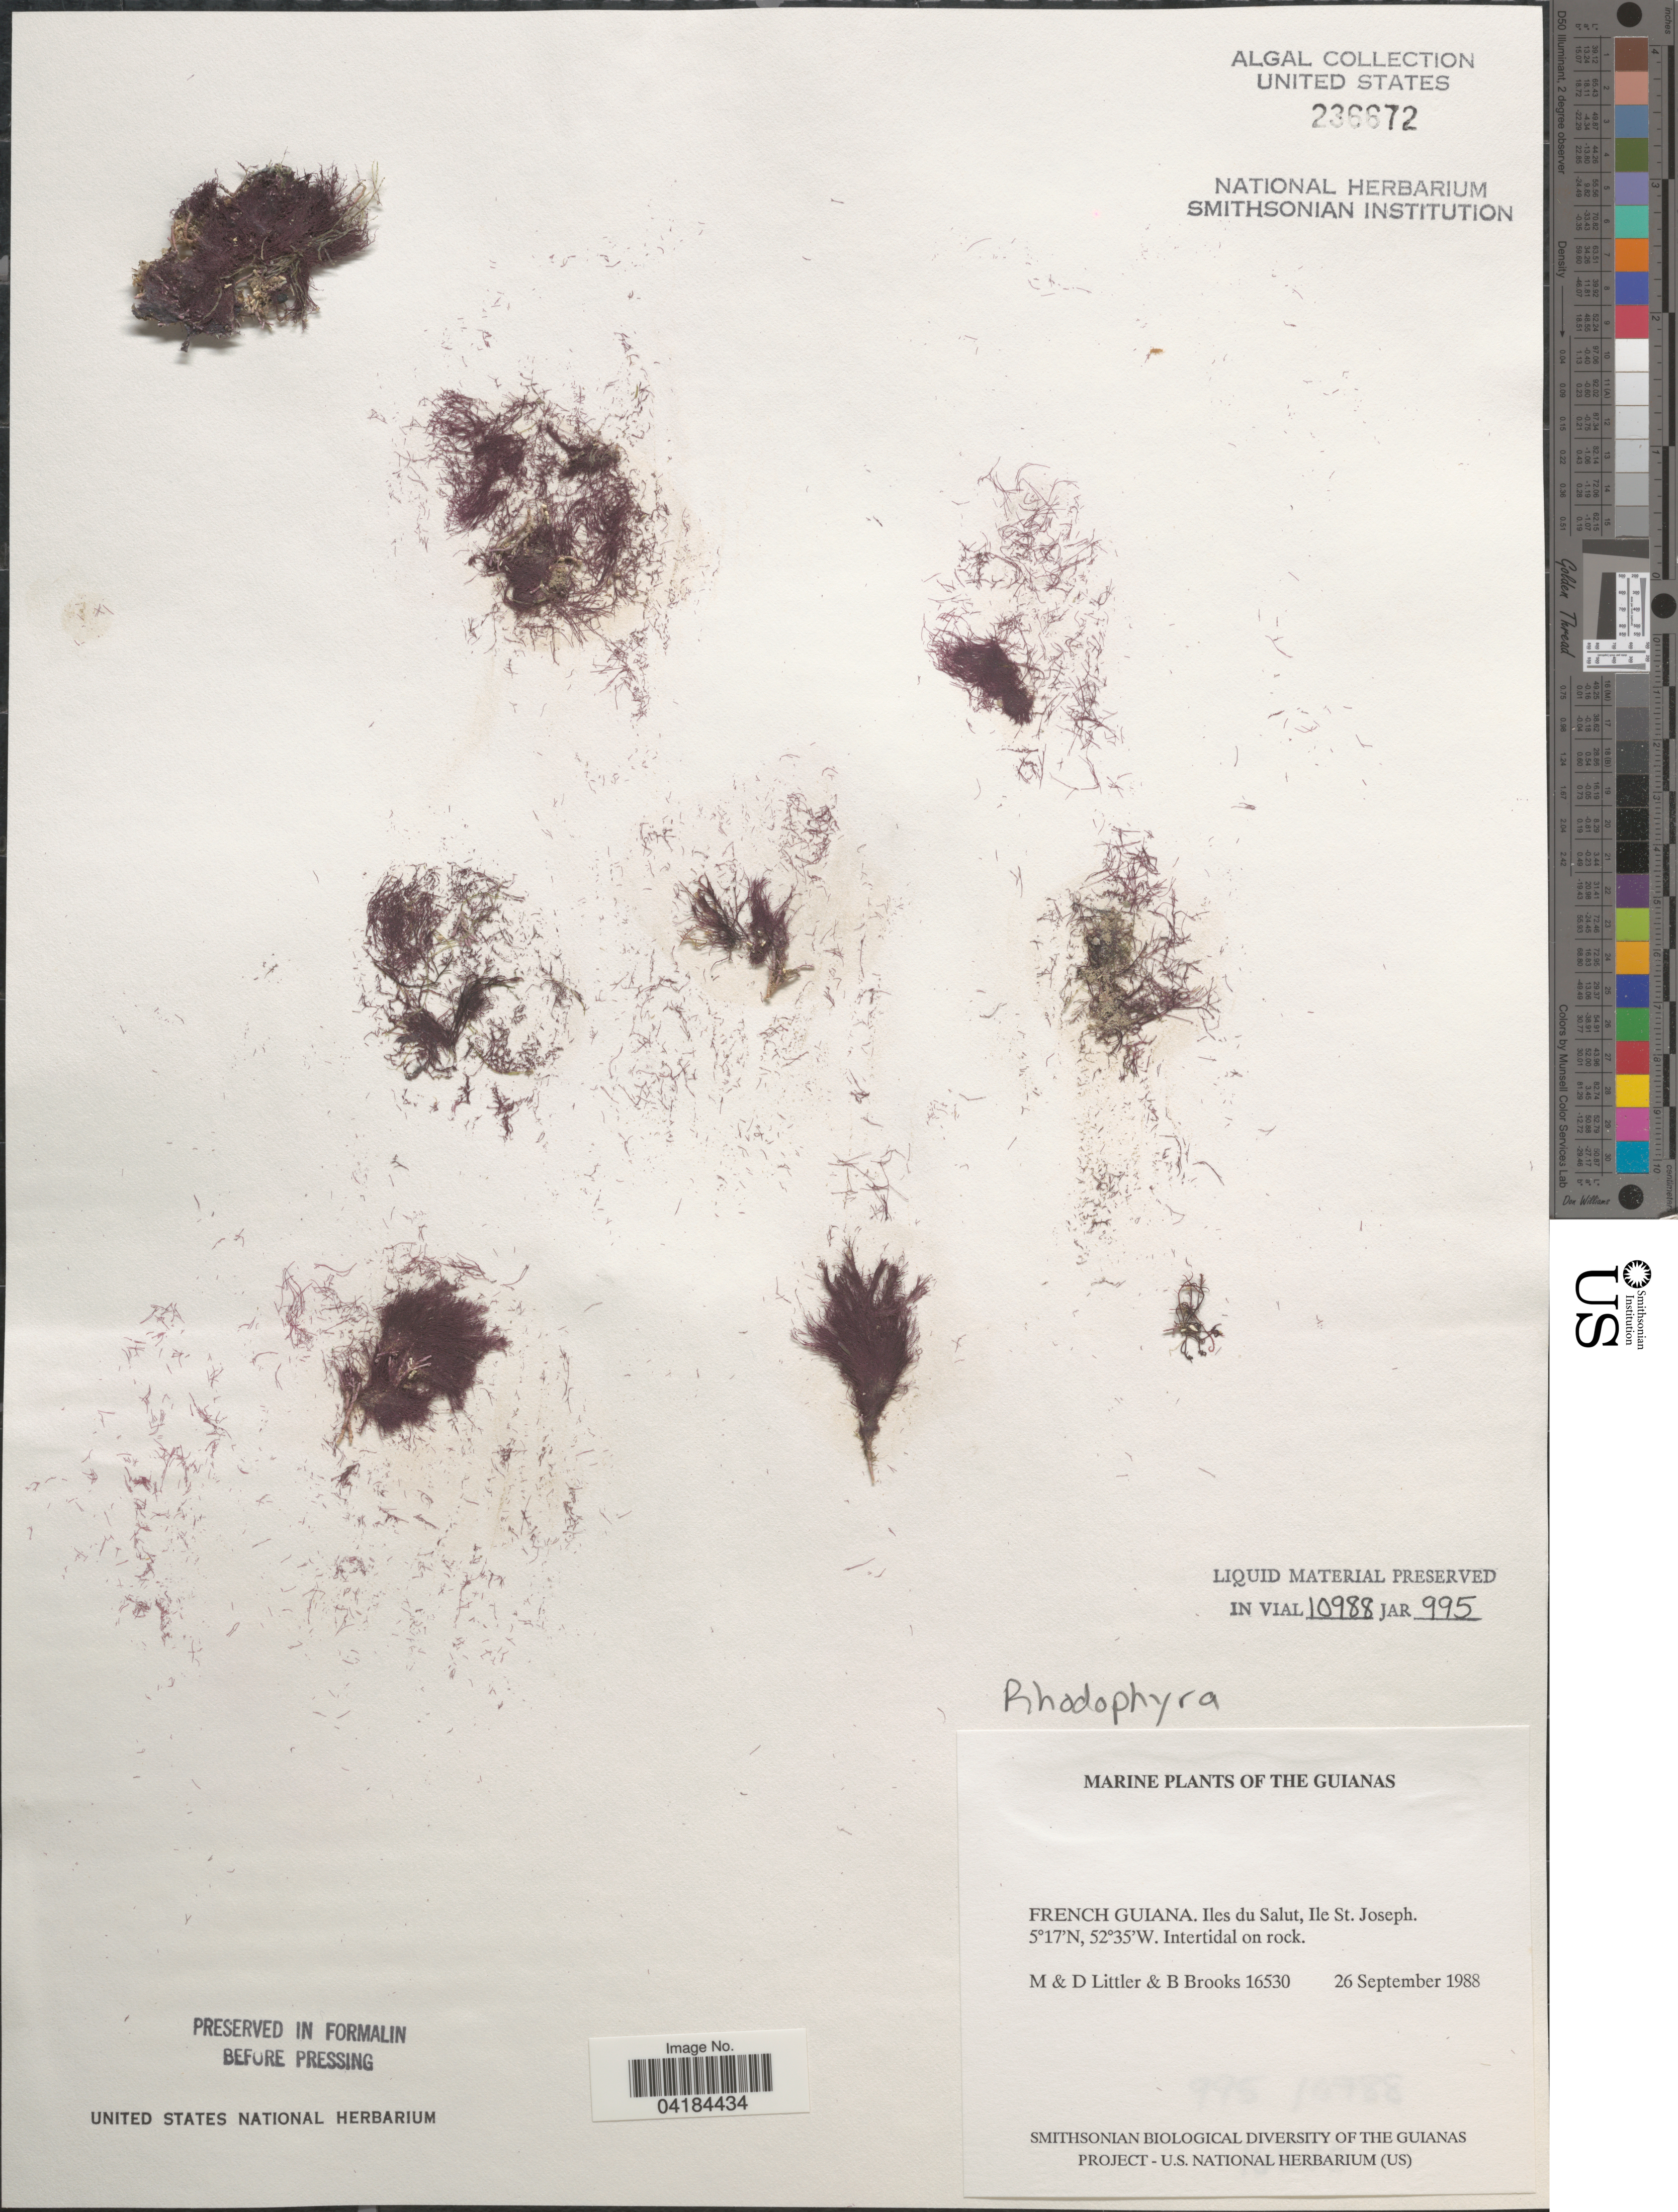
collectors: M. Littler, D. S. Littler & B. Brooks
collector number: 16530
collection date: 1988-09-26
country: French Guiana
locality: The Guianas. Iles du Salut, Ile St. Joseph.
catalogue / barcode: US 236672